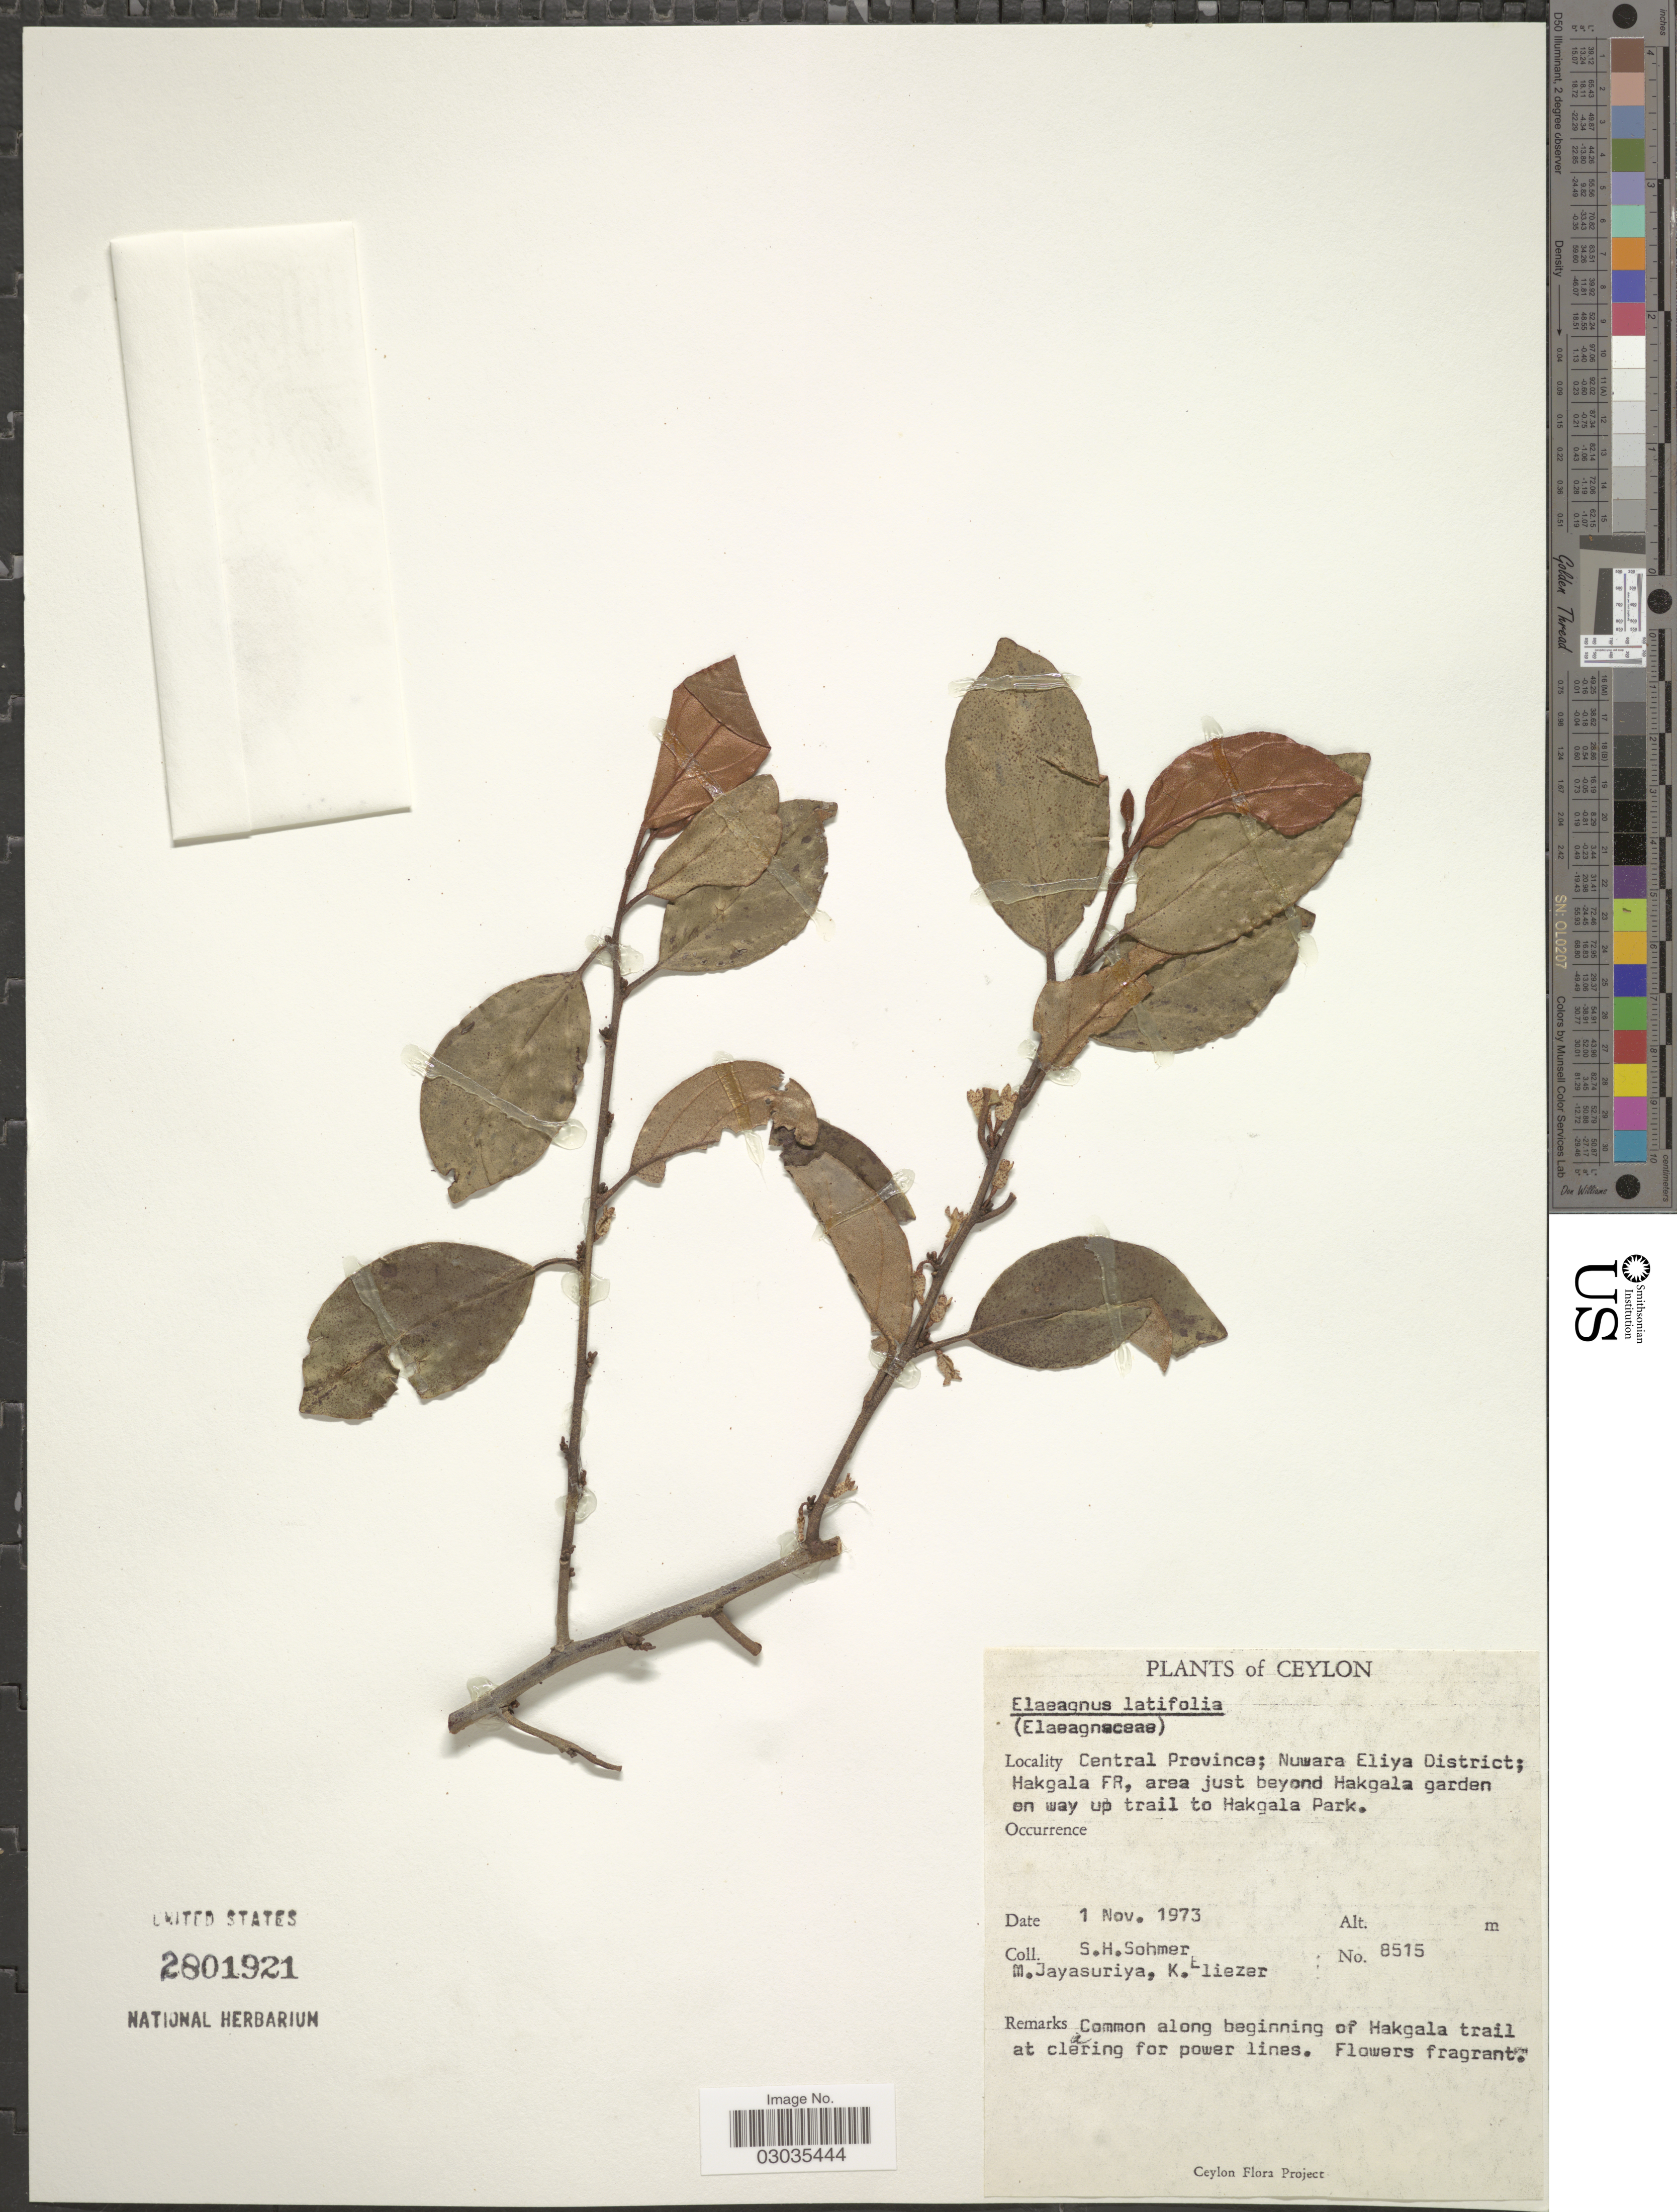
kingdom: Plantae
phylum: Tracheophyta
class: Magnoliopsida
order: Rosales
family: Elaeagnaceae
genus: Elaeagnus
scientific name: Elaeagnus latifolia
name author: L.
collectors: S. H. Sohmer, M. Jayasuriya & K. Eliezer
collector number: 8515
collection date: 1973-11-01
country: Sri Lanka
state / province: Central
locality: Ceylon. Nuwara Eliya District; Hakgala FR, area just beyond Hakgala garden on way up trail to Hakgala Park.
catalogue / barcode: US 2801921